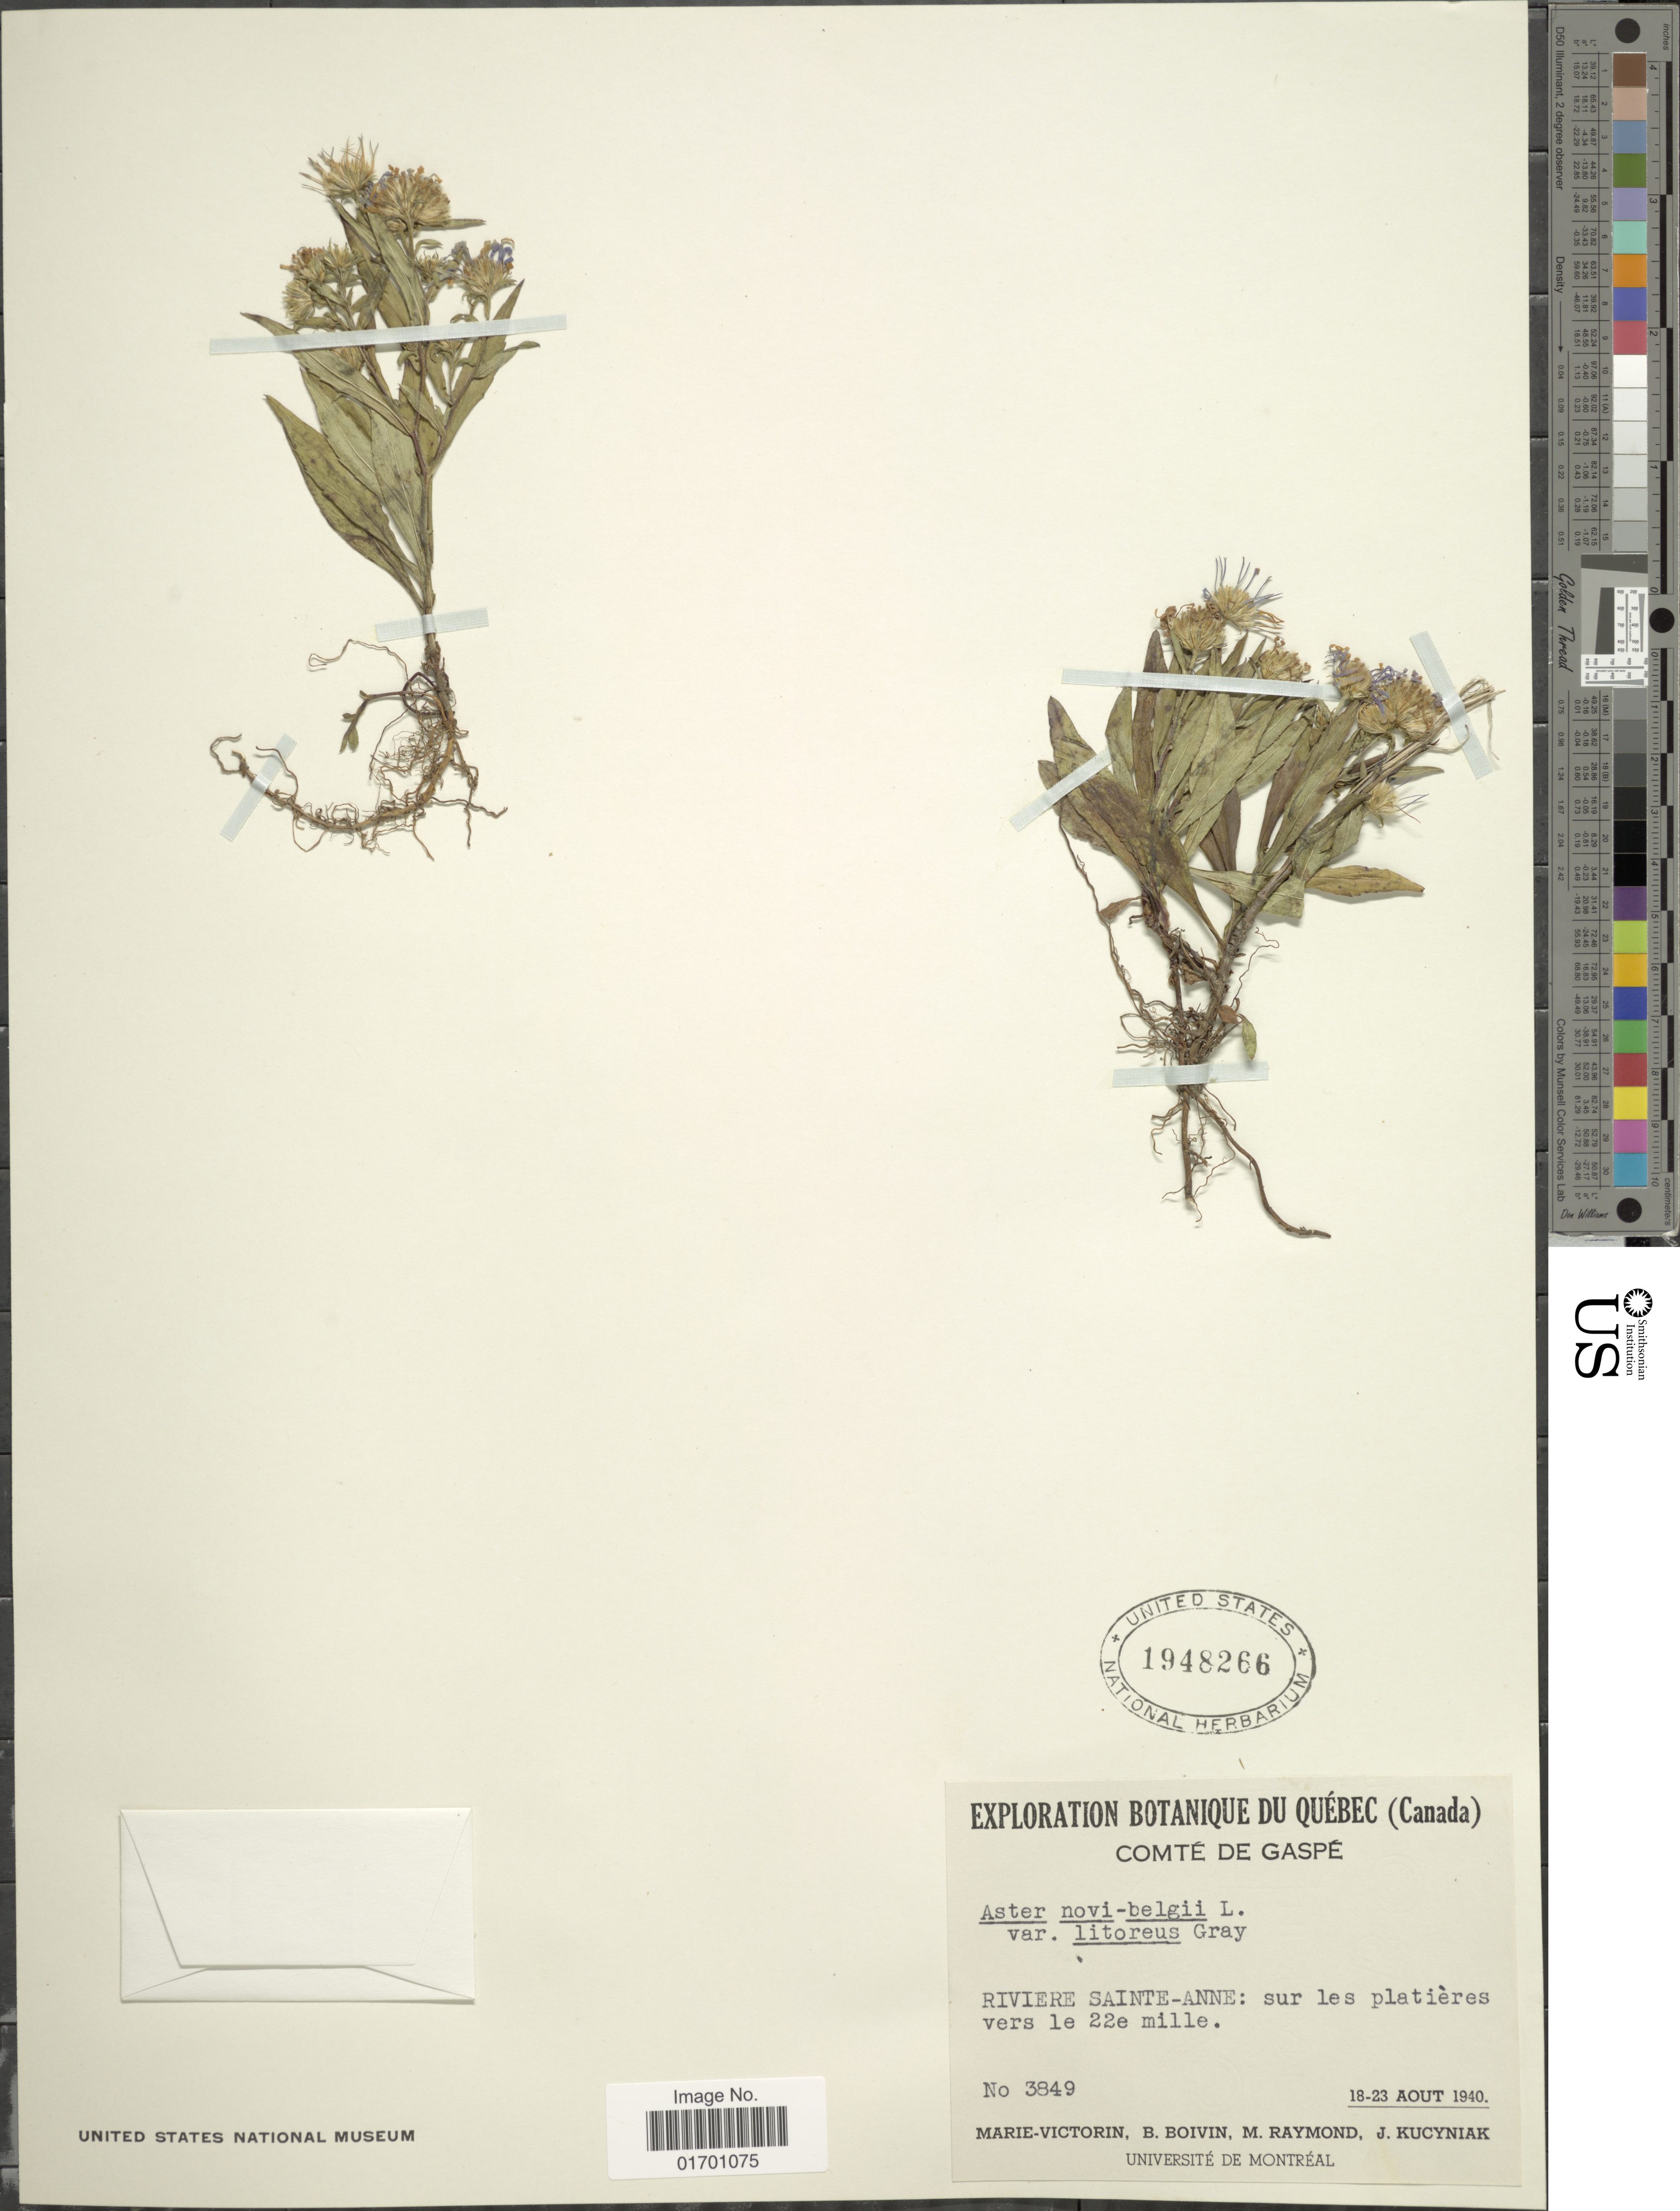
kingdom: Plantae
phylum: Tracheophyta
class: Magnoliopsida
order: Asterales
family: Asteraceae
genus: Symphyotrichum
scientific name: Symphyotrichum novi-belgii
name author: (L.) G.L. Nesom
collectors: -. Marie-Victorin, J. R. B. Boivin, M. Raymond & J. Kucyniak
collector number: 3849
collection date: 1940-08-18/1940-08-23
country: Canada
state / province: Quebec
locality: Comte de Gaspe. Riviere Sainte-Anne: sur les platieres vers le 22e mille.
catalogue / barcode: US 1948266